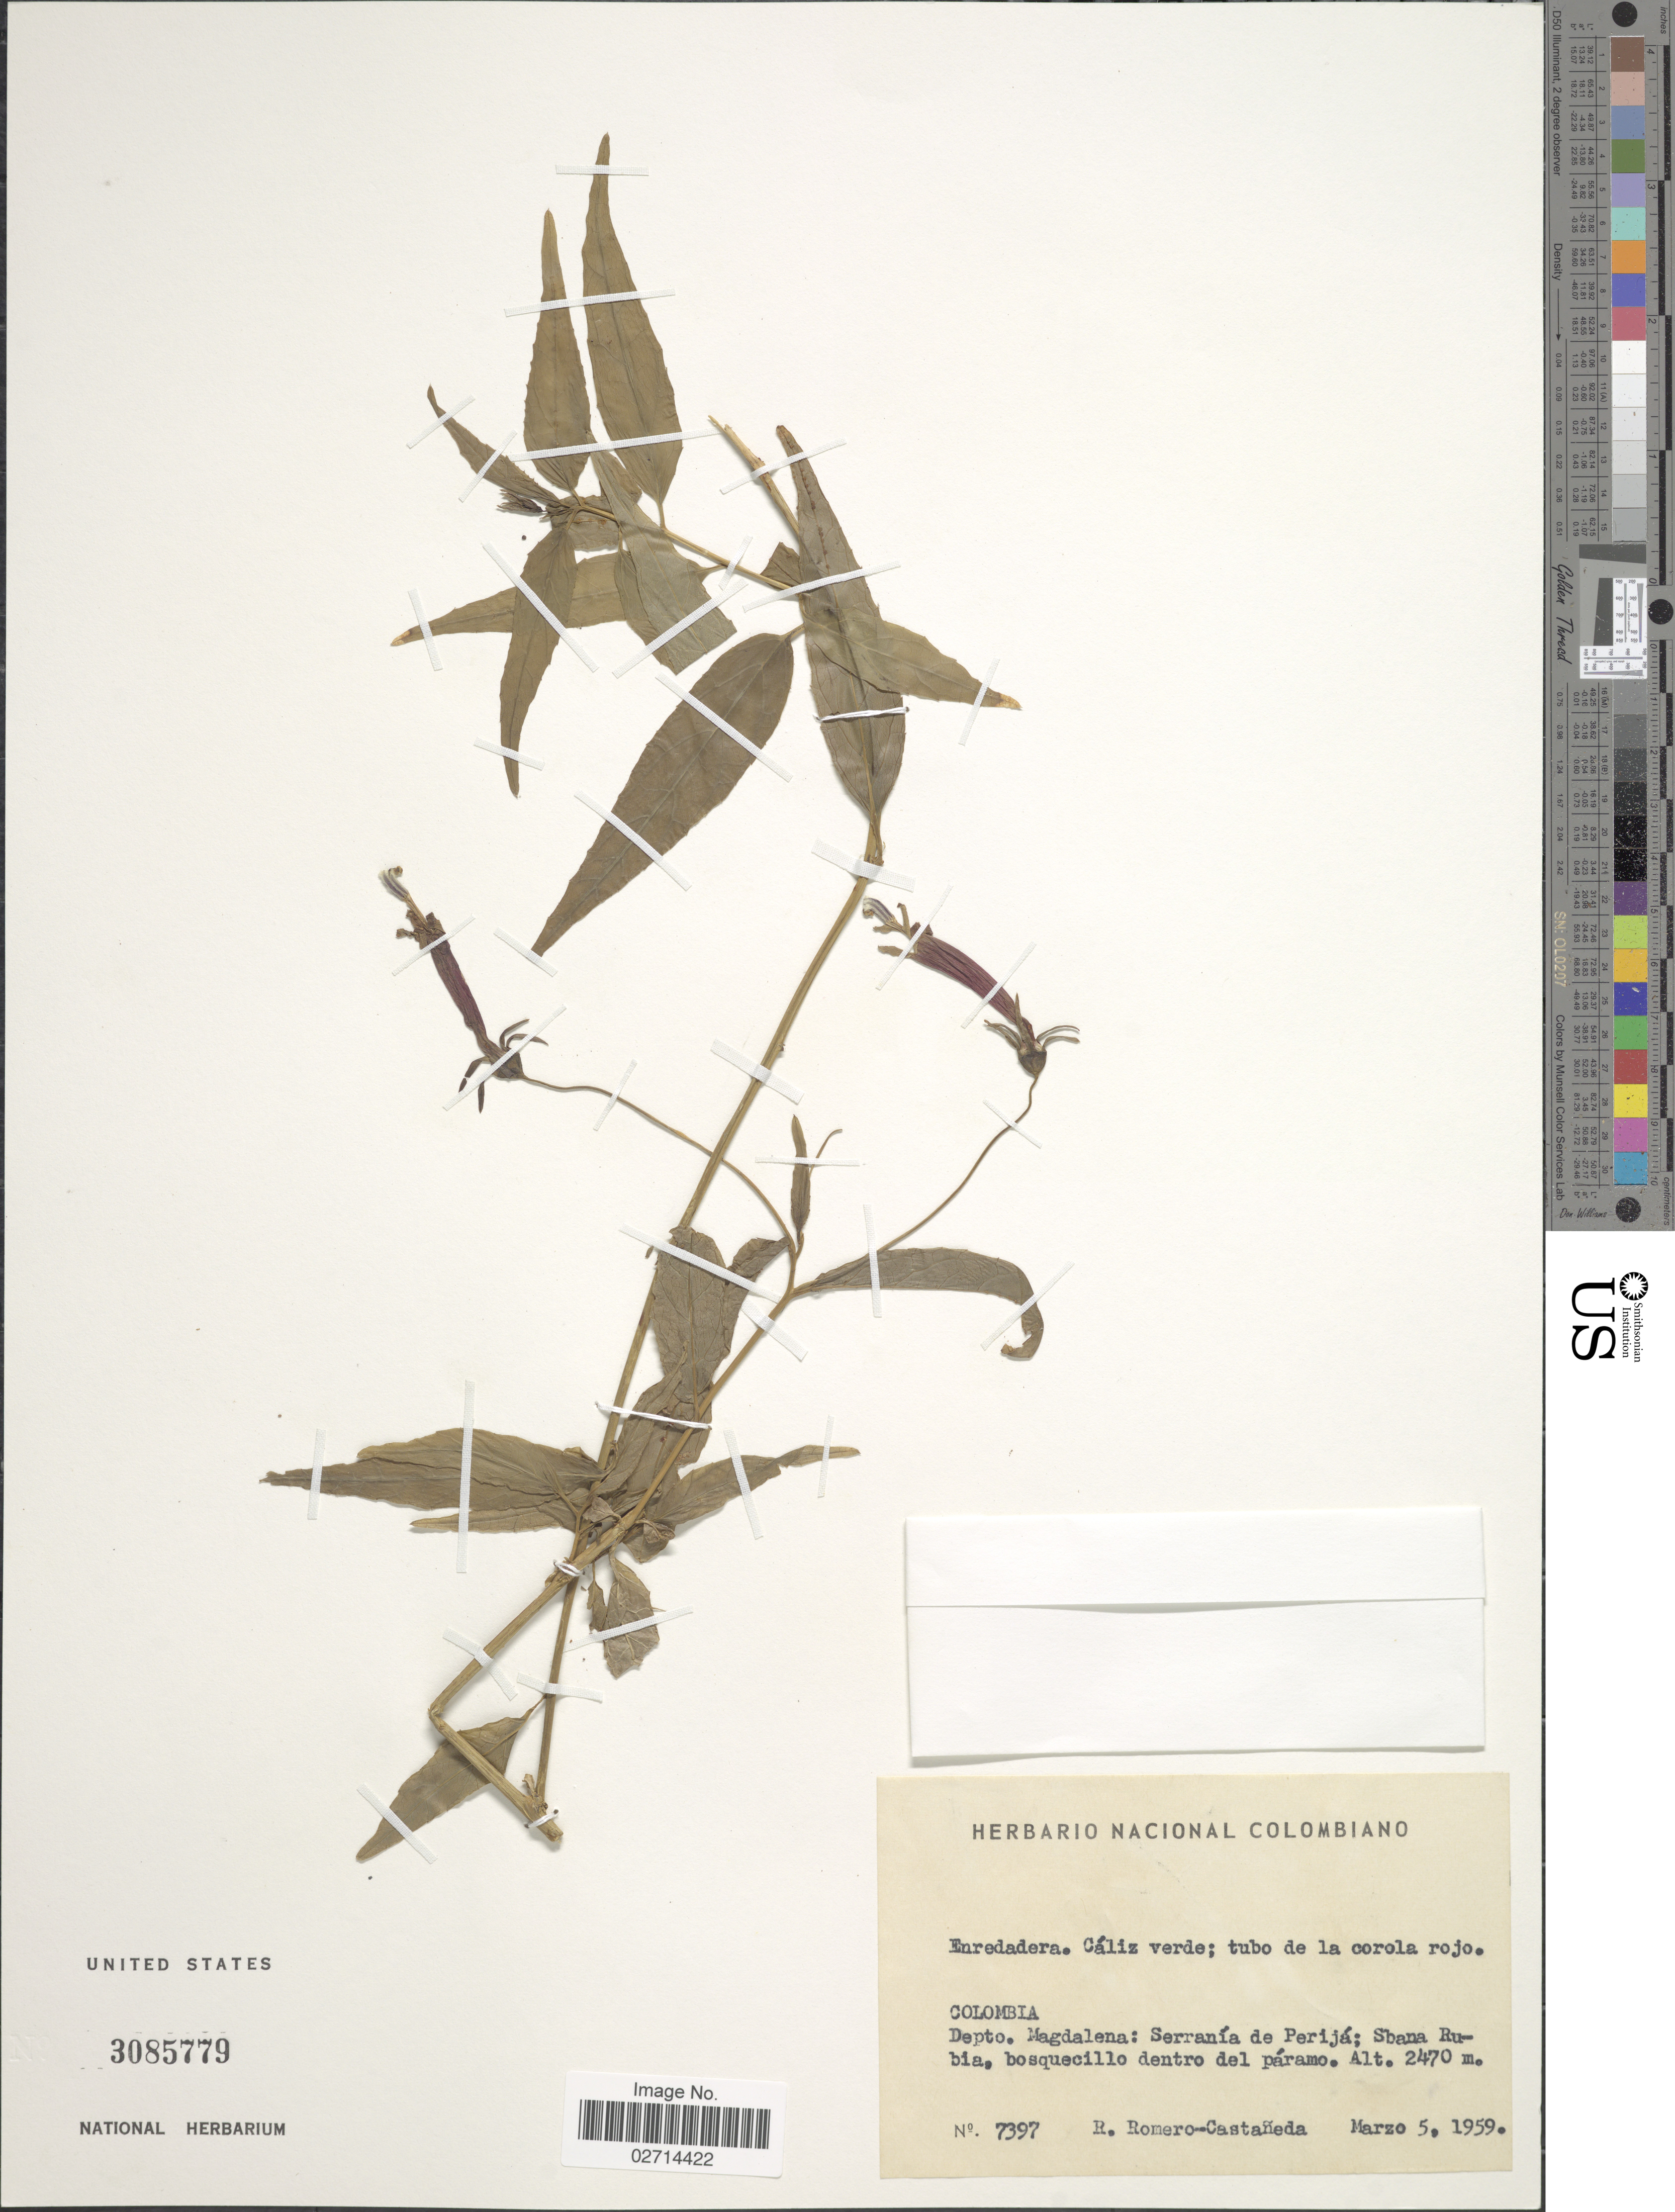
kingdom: Plantae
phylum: Tracheophyta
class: Magnoliopsida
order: Asterales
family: Campanulaceae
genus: Siphocampylus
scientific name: Siphocampylus sp.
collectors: R. Romero Castañeda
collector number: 7397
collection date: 1959-03-05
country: Colombia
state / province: Magdalena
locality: Serrania de Perija: Sbana Rubia, bosquecillo dentro del paramo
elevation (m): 2470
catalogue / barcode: US 3085779